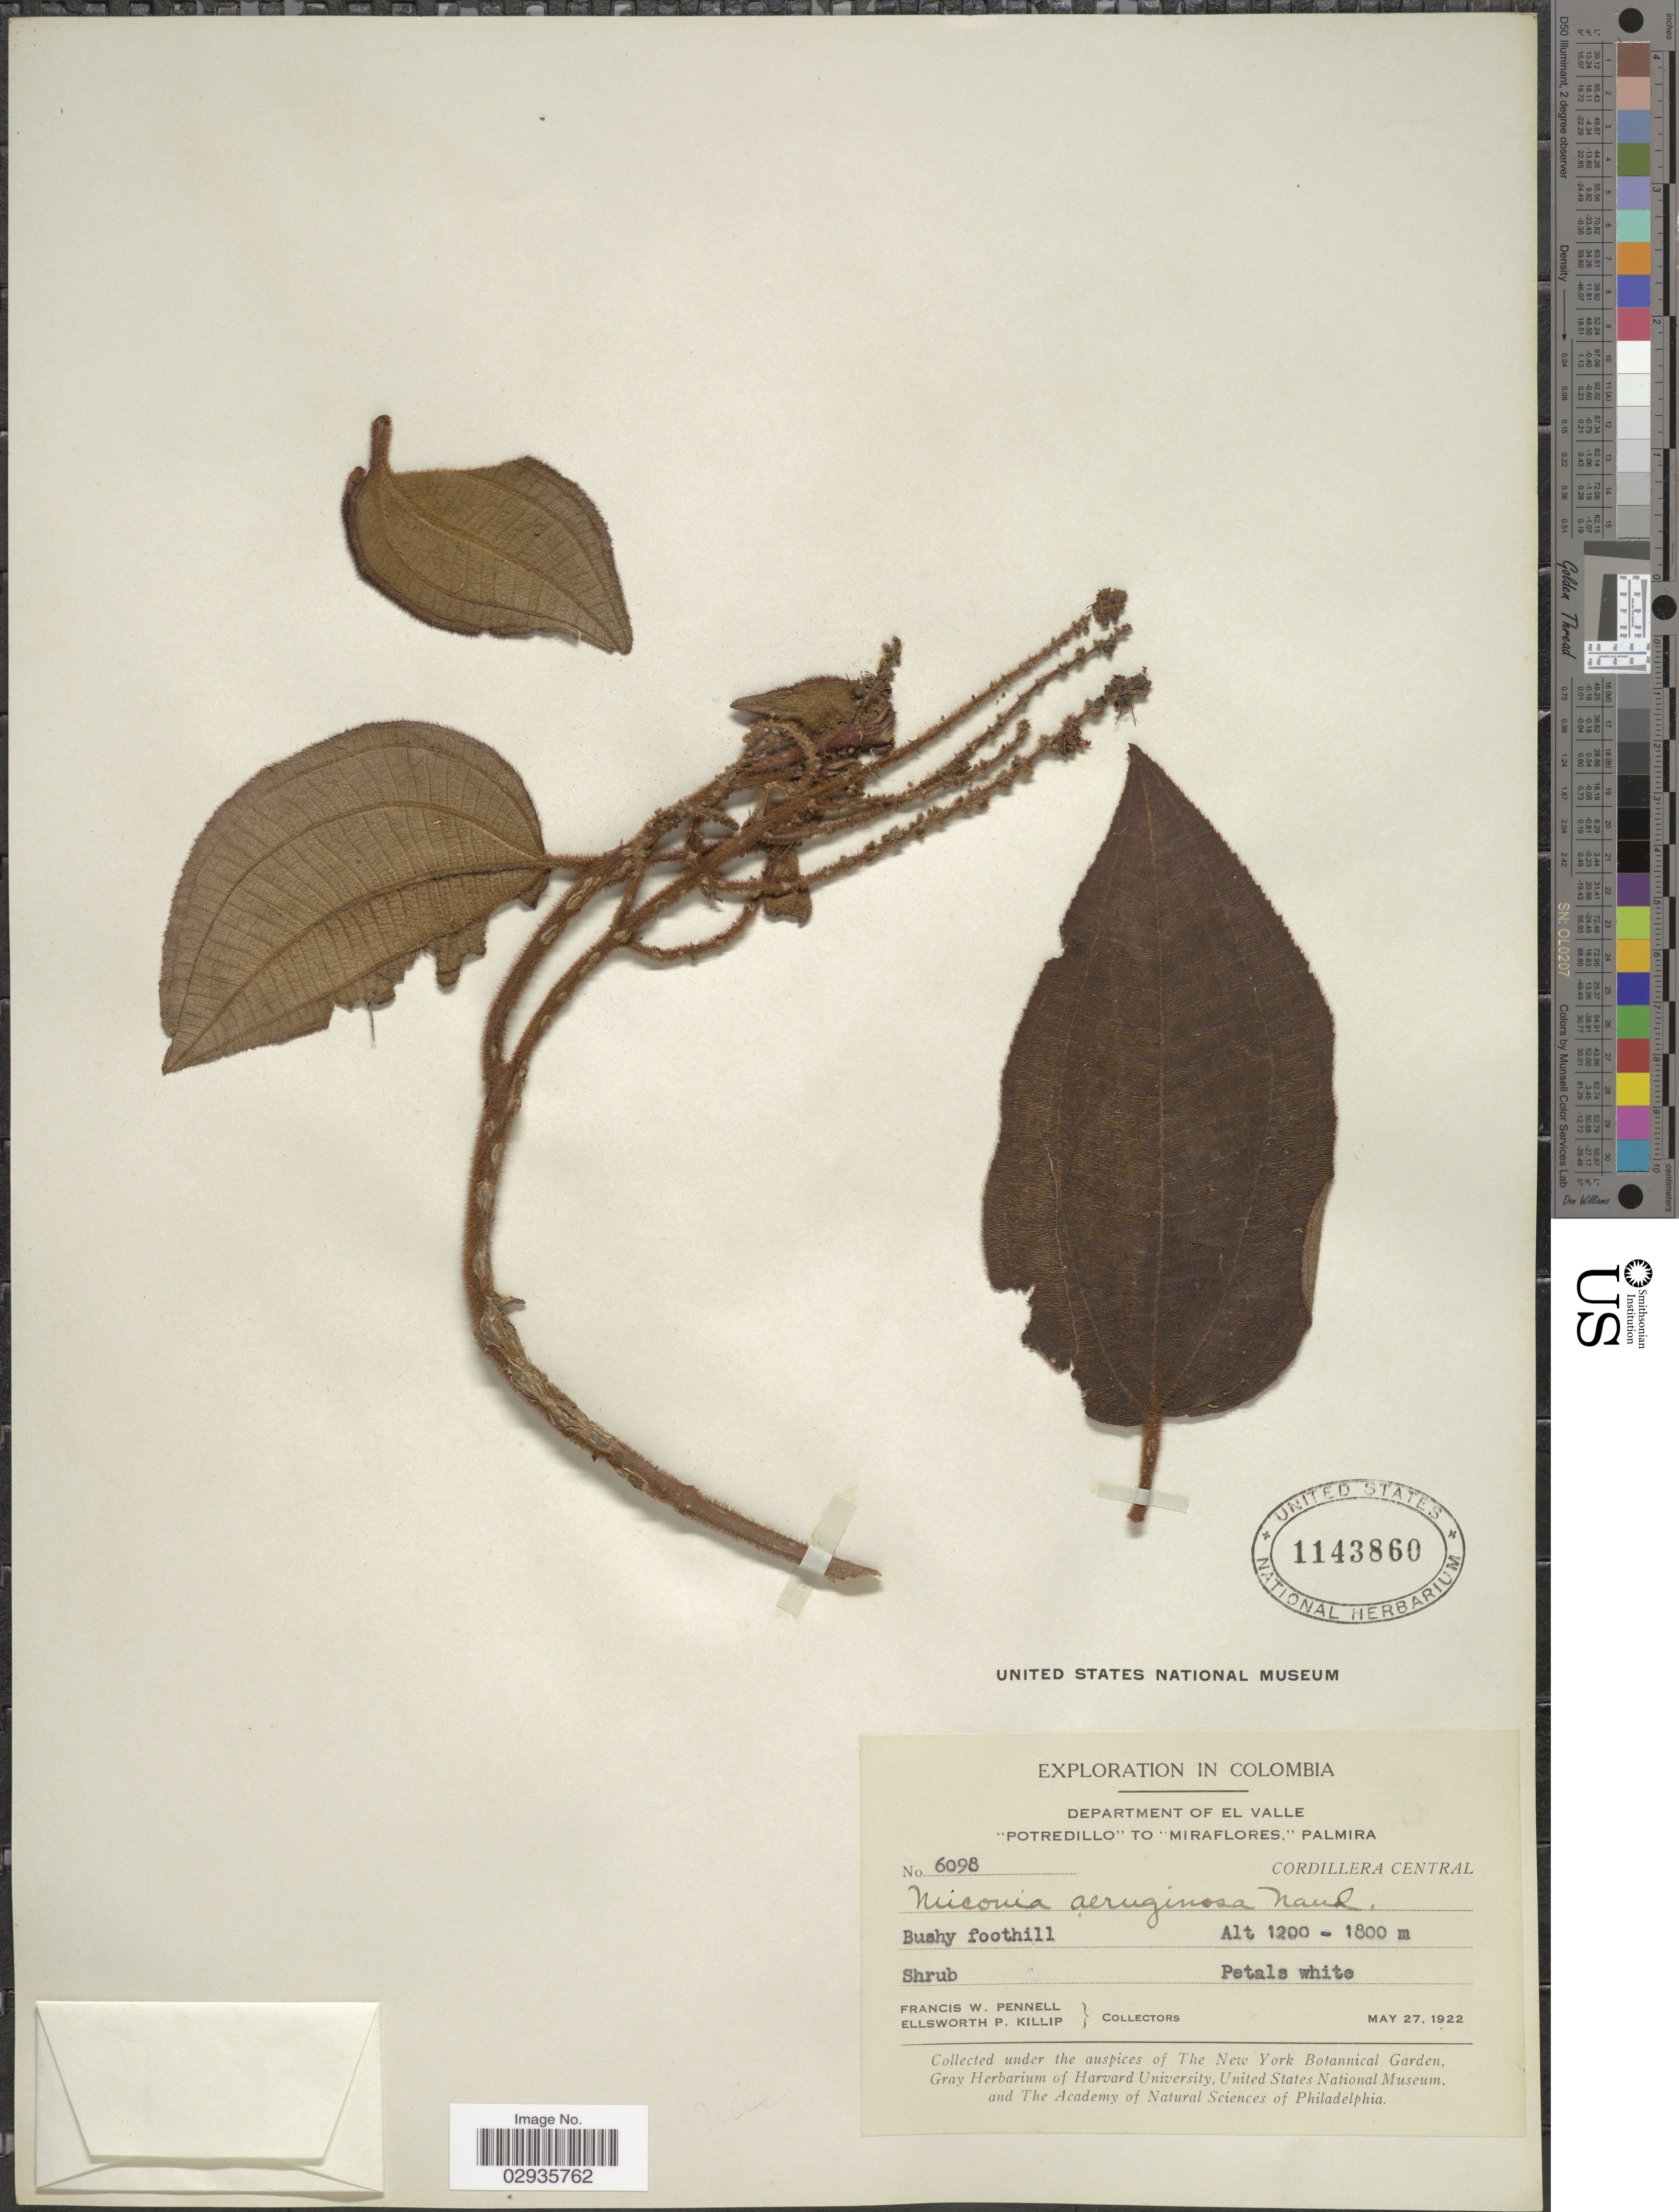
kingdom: Plantae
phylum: Tracheophyta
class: Magnoliopsida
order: Myrtales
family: Melastomataceae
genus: Miconia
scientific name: Miconia aeruginosa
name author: Naudin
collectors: F. W. Pennell & E. P. Killip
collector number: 6098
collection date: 1922-05-27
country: Colombia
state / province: Valle del Cauca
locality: Department of El Valle. "Potredillo" to "Miraflores," Palmira. Cordillera Central.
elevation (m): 1200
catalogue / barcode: US 1143860